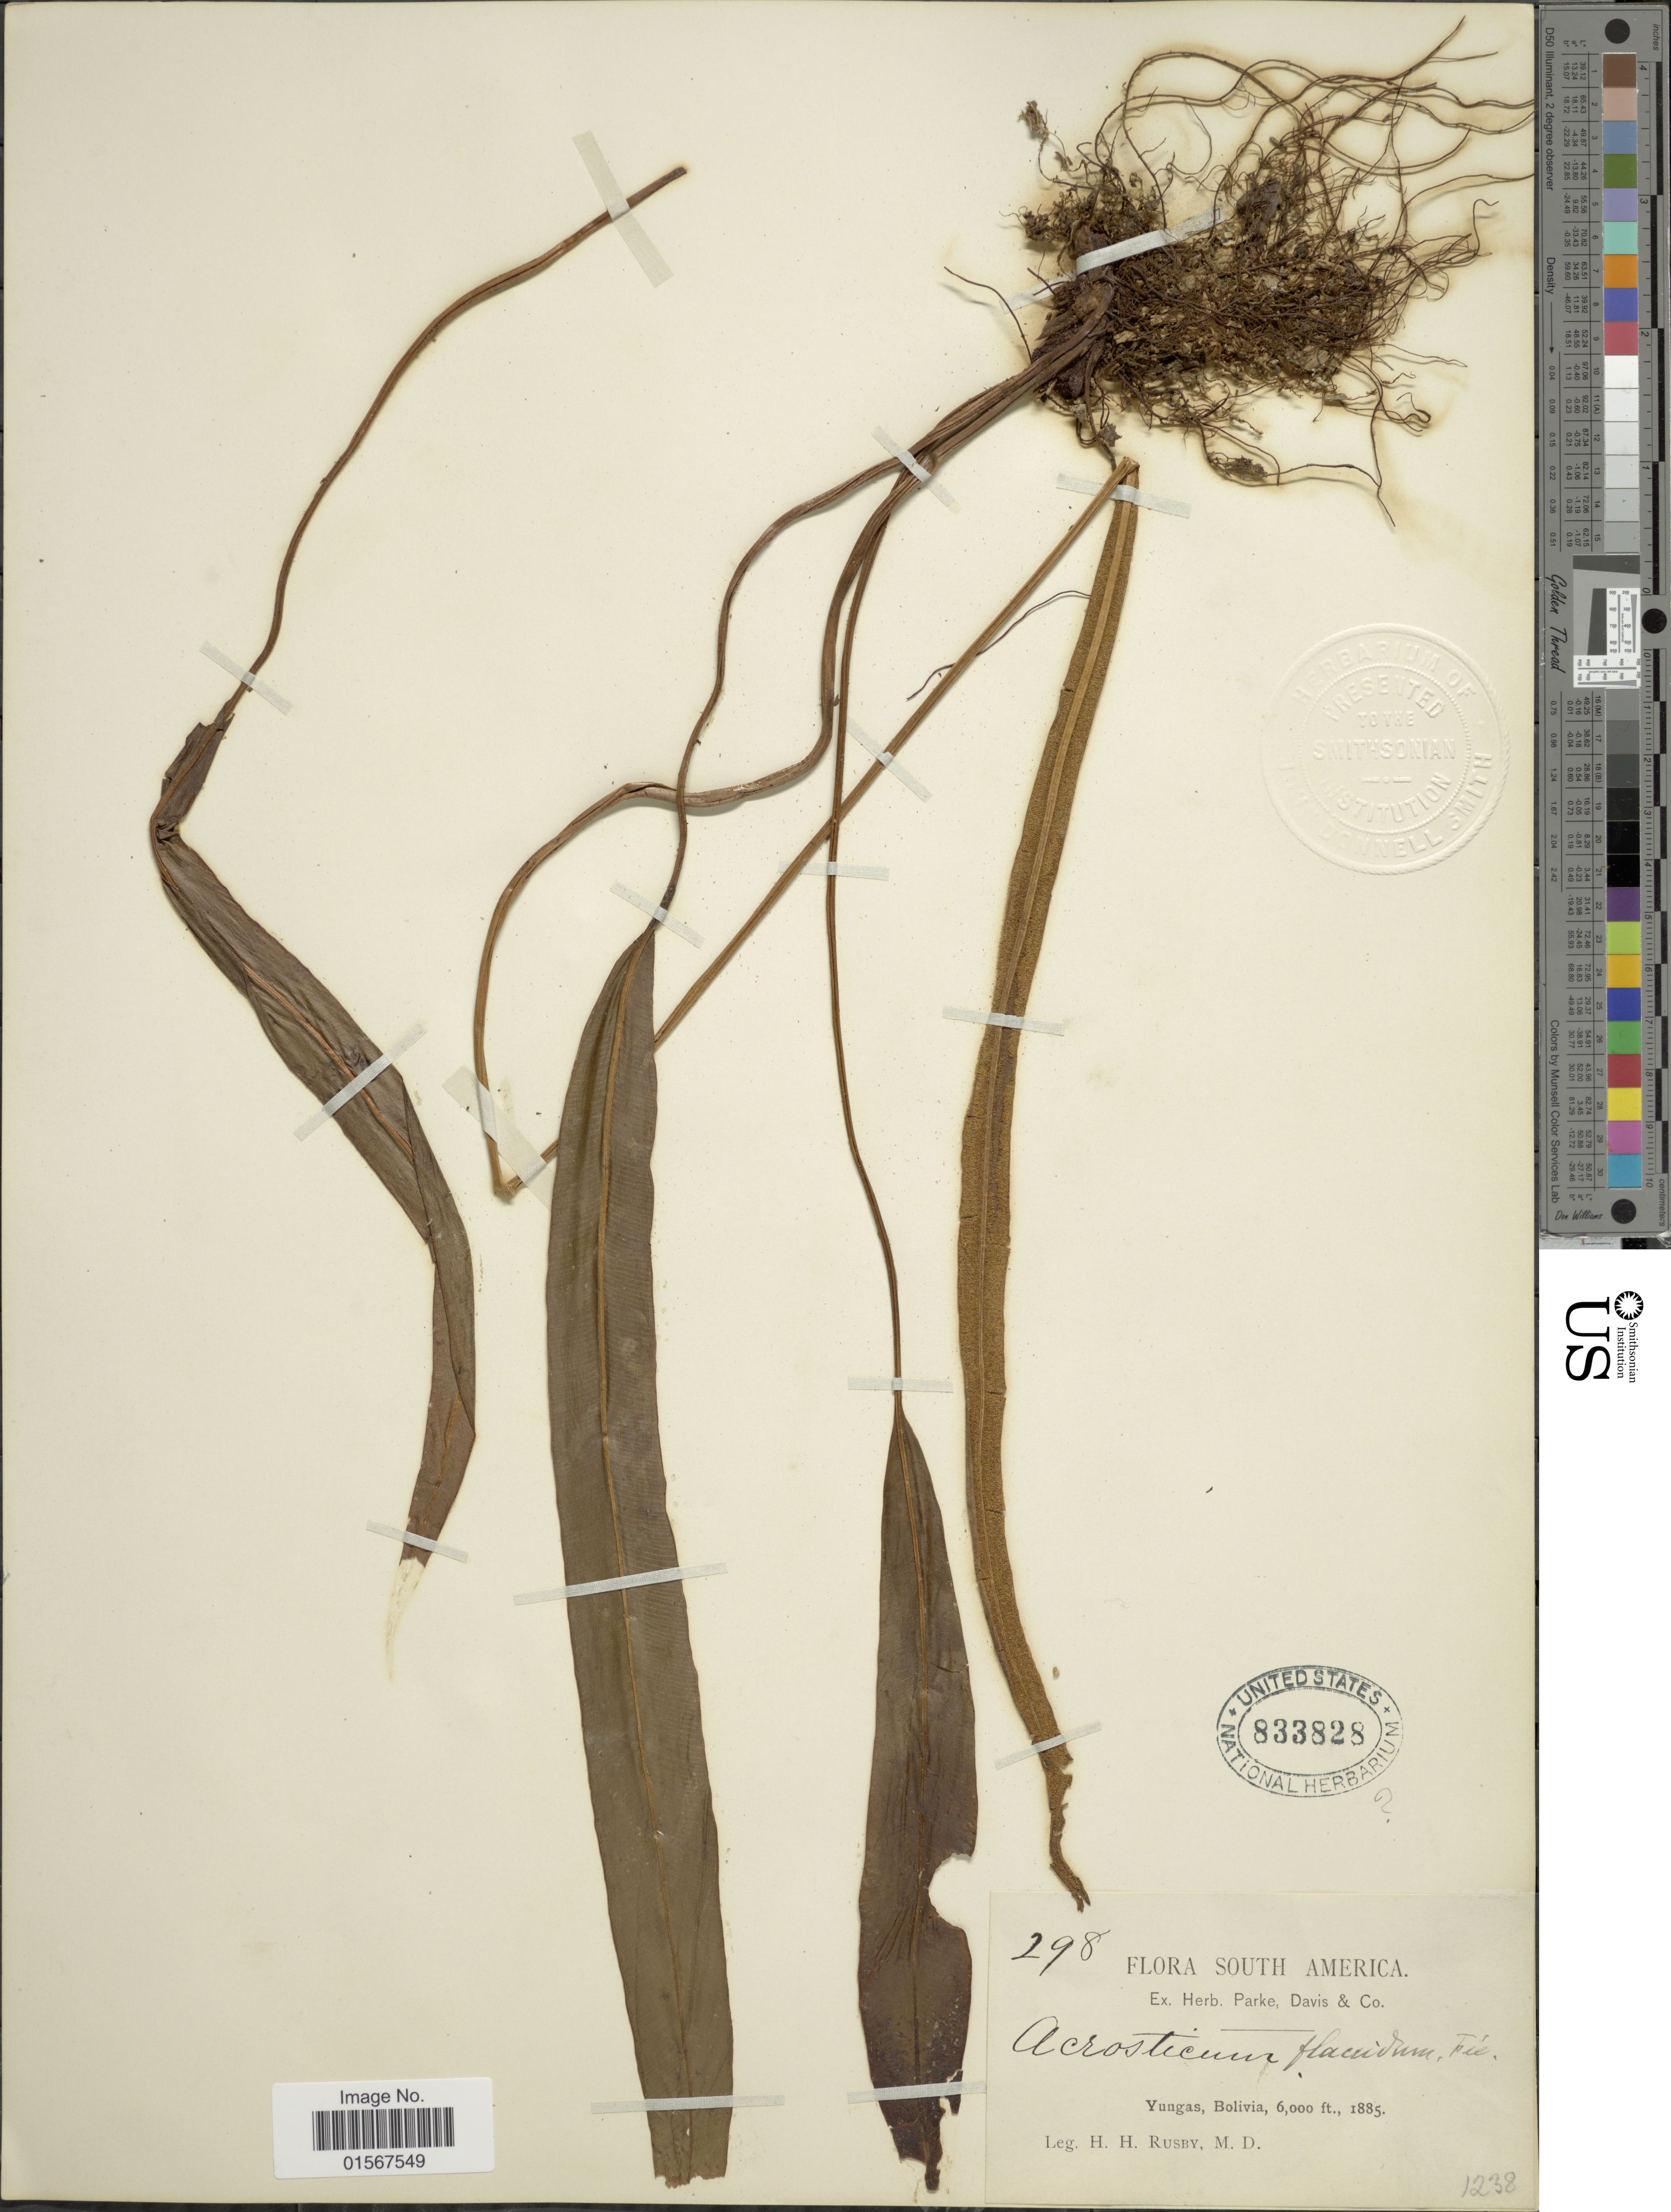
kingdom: Plantae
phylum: Tracheophyta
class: Polypodiopsida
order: Polypodiales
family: Dryopteridaceae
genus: Elaphoglossum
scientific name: Elaphoglossum rigidum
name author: (Aubl.) Urb.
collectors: H. H. Rusby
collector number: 1238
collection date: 1885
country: Bolivia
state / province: La Paz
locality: Yungas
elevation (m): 1829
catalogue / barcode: US 833828